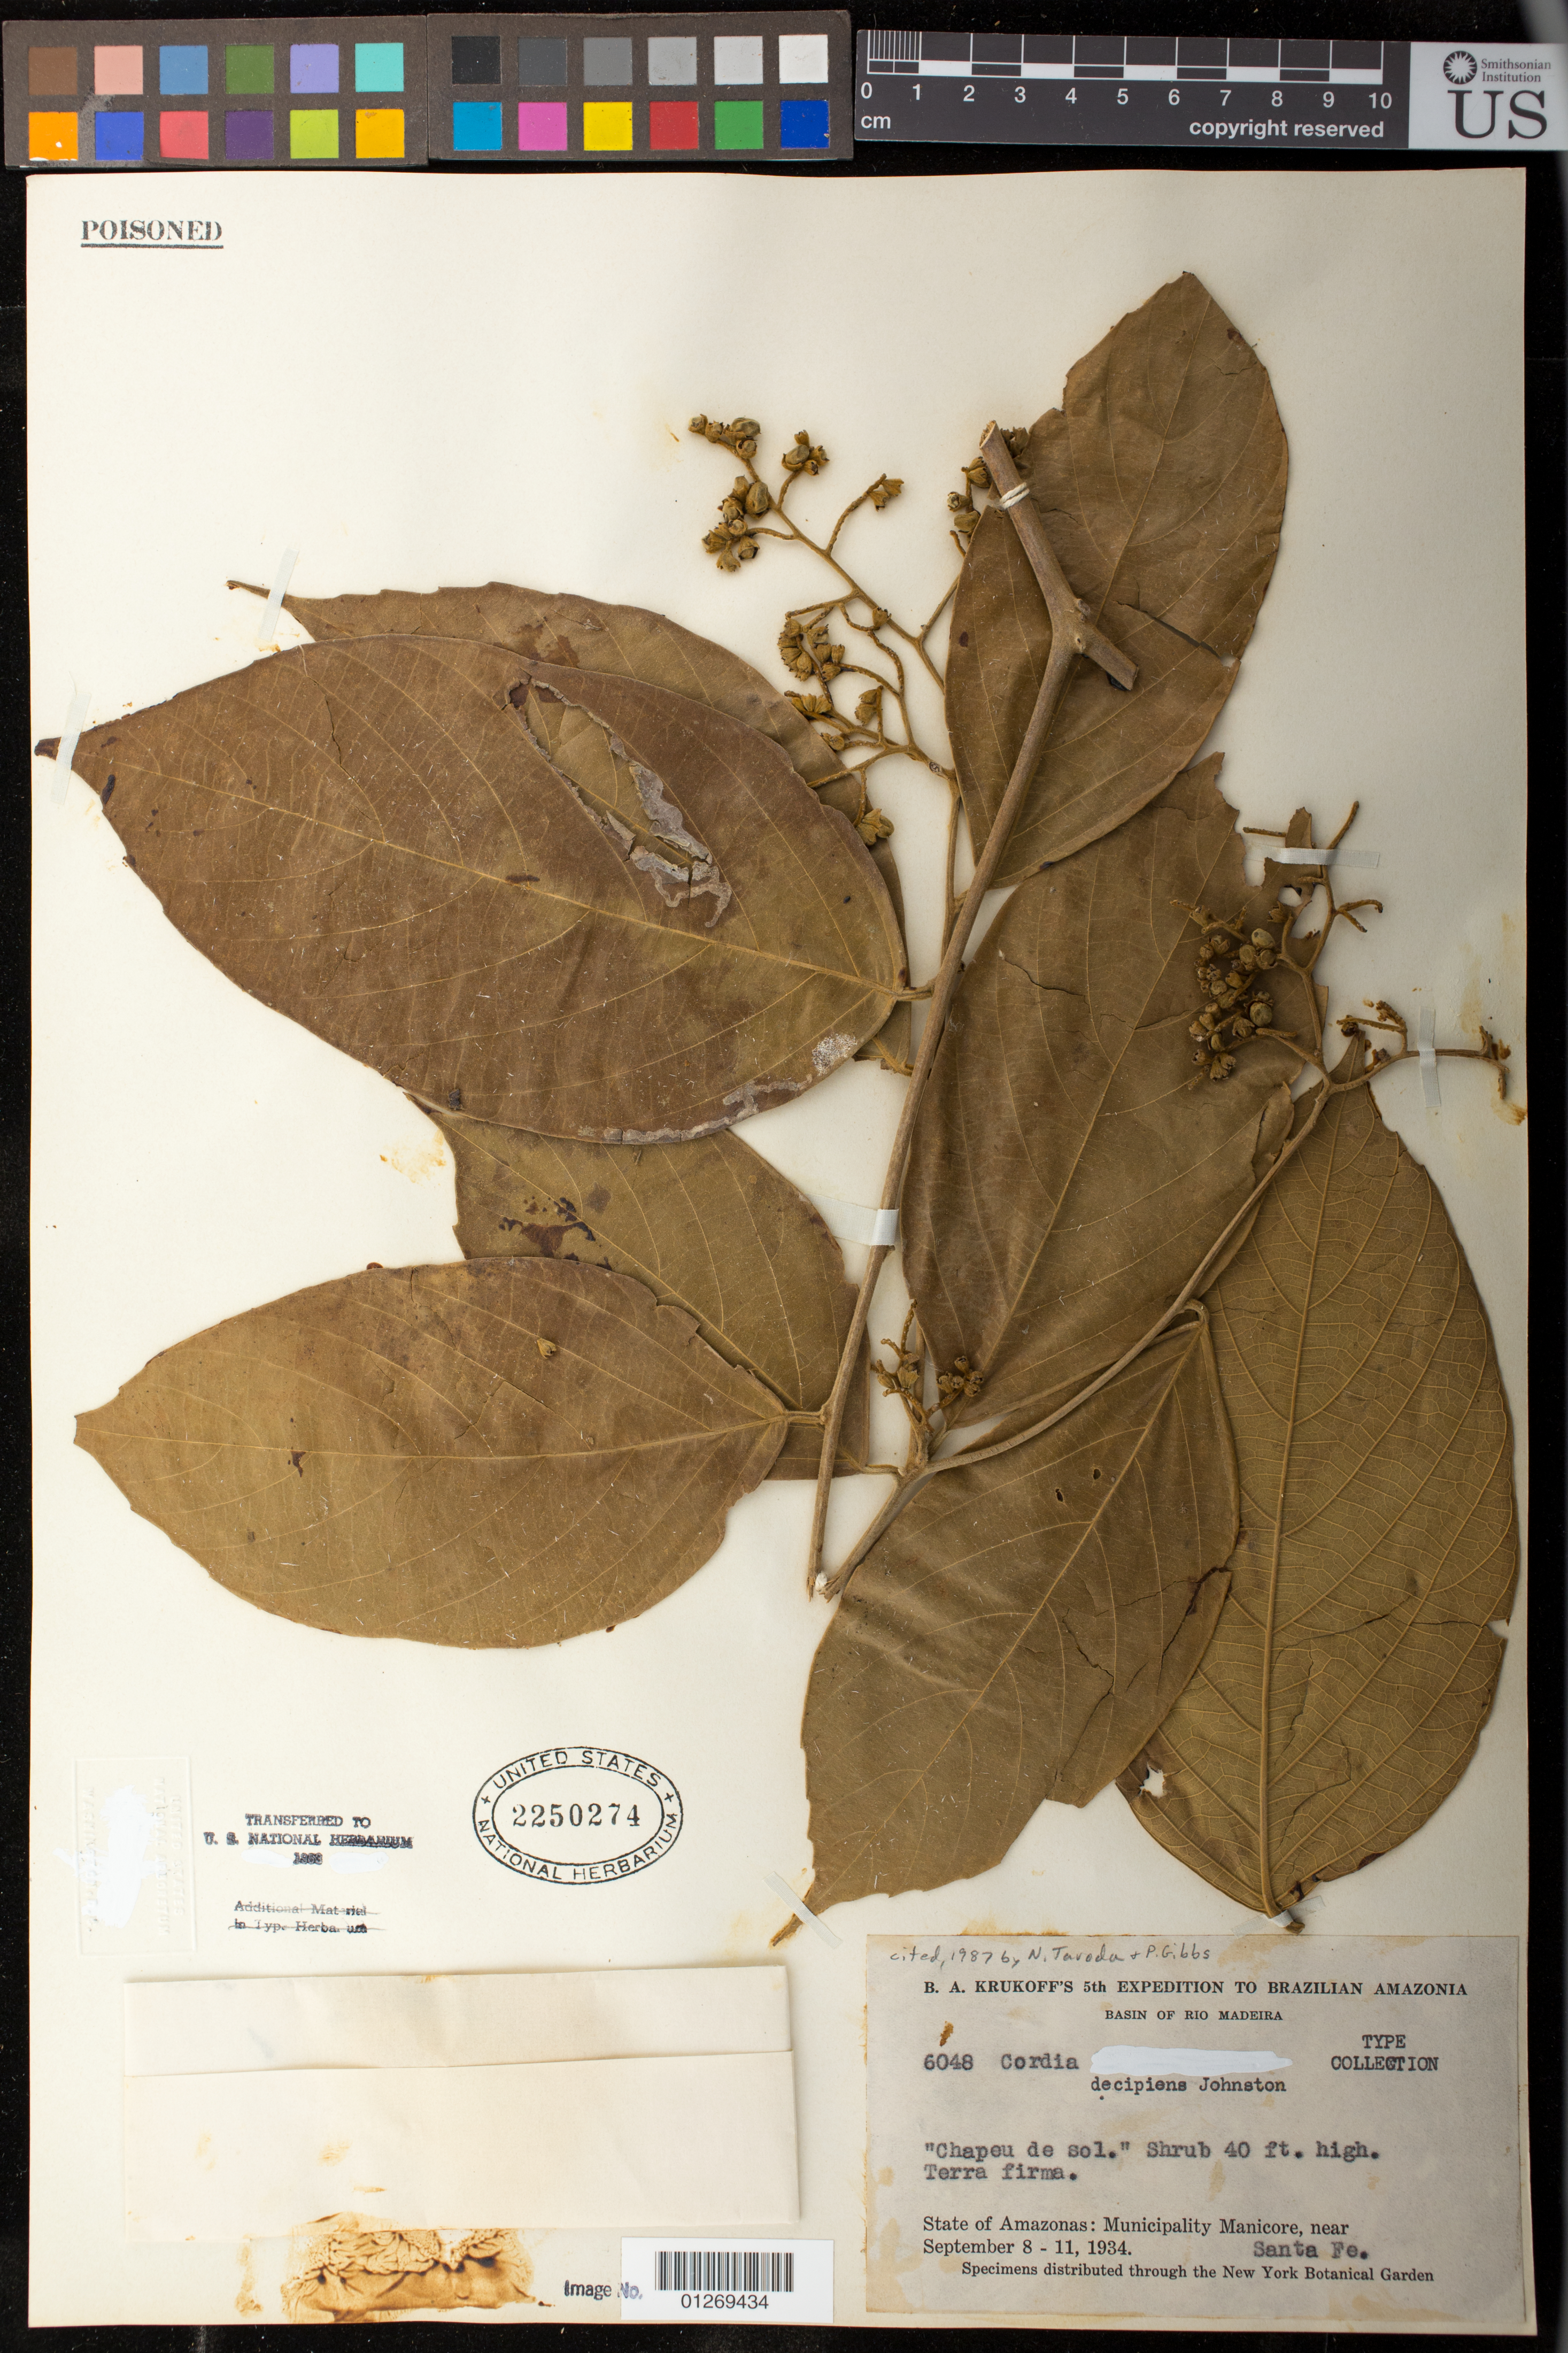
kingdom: Plantae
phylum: Tracheophyta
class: Magnoliopsida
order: Boraginales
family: Cordiaceae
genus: Cordia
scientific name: Cordia decipiens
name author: I.M. Johnst.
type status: Isotype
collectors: B. A. Krukoff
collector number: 6048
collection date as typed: September 8 - 11, 1934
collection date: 1934-09-08/1934-09-11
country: Brazil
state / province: Amazonas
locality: State of Amazonas: Municipality of Manicore, near Santa Fe.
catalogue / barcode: US 2250274